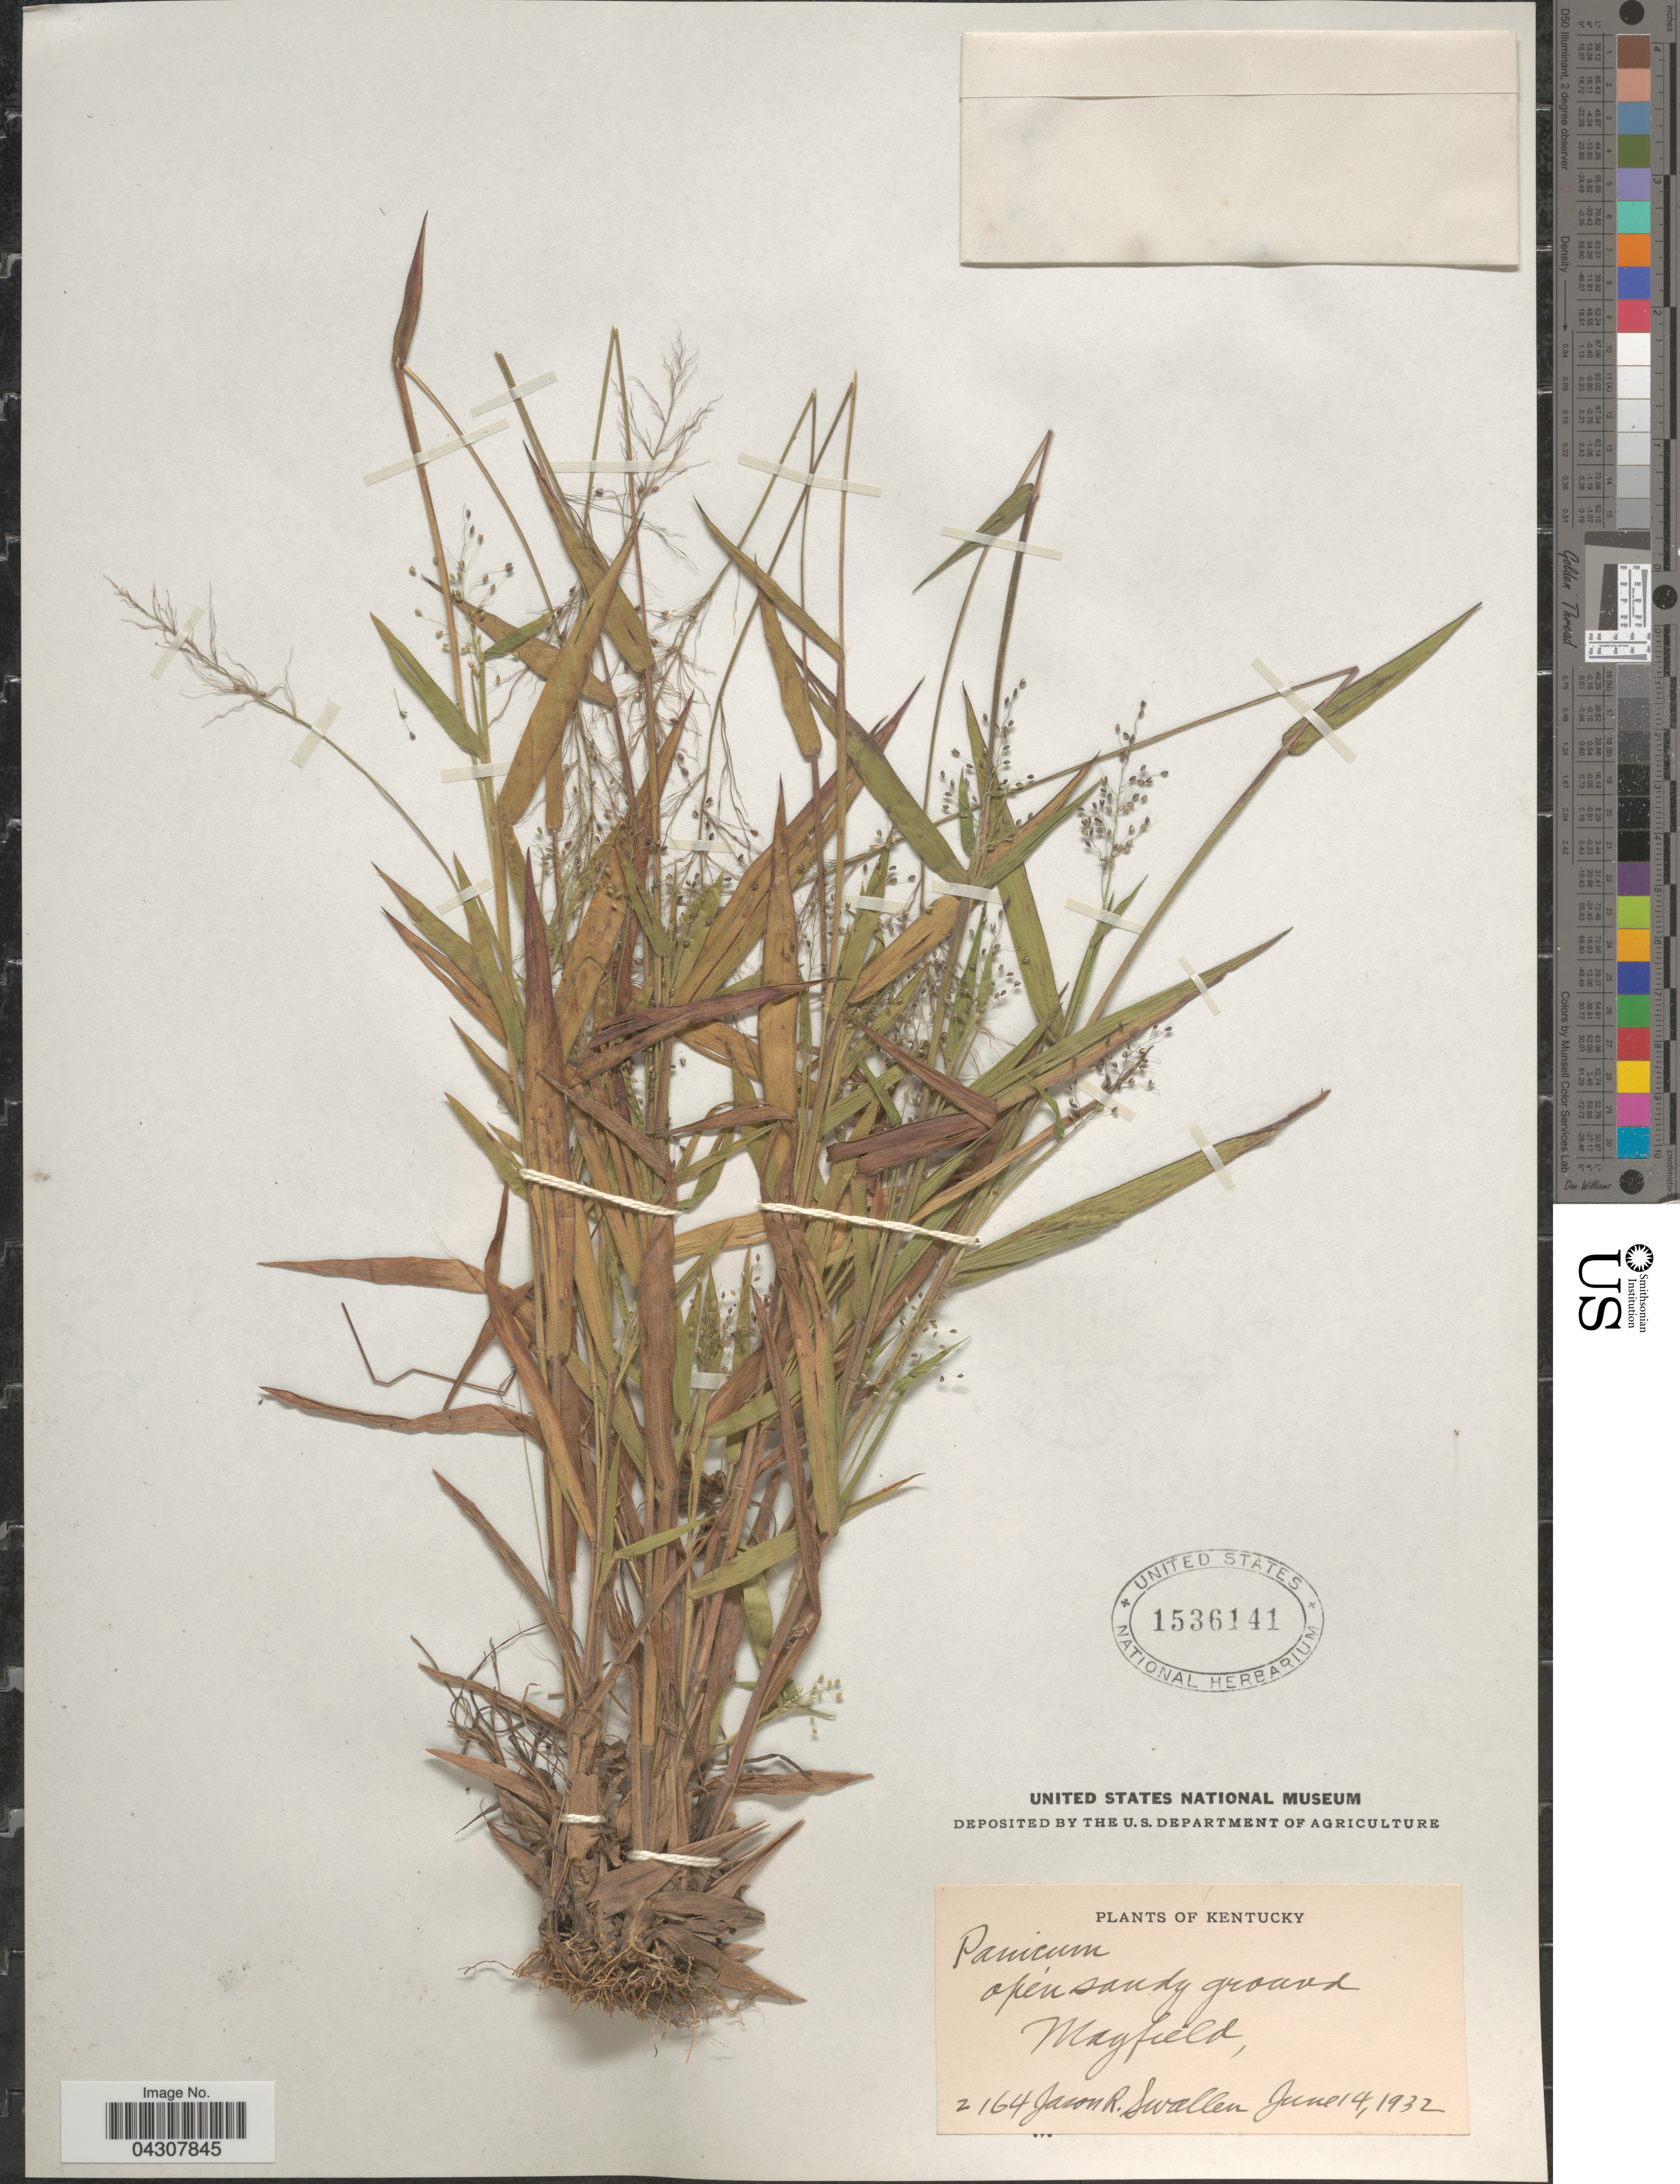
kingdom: Plantae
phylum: Tracheophyta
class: Liliopsida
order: Poales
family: Poaceae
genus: Dichanthelium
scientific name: Dichanthelium acuminatum var. acuminatum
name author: (Sw.) Gould & C.A. Clark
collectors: J. R. Swallen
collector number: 2164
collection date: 1932-06-14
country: United States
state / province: Kentucky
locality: Mayfield.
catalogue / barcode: US 1536141